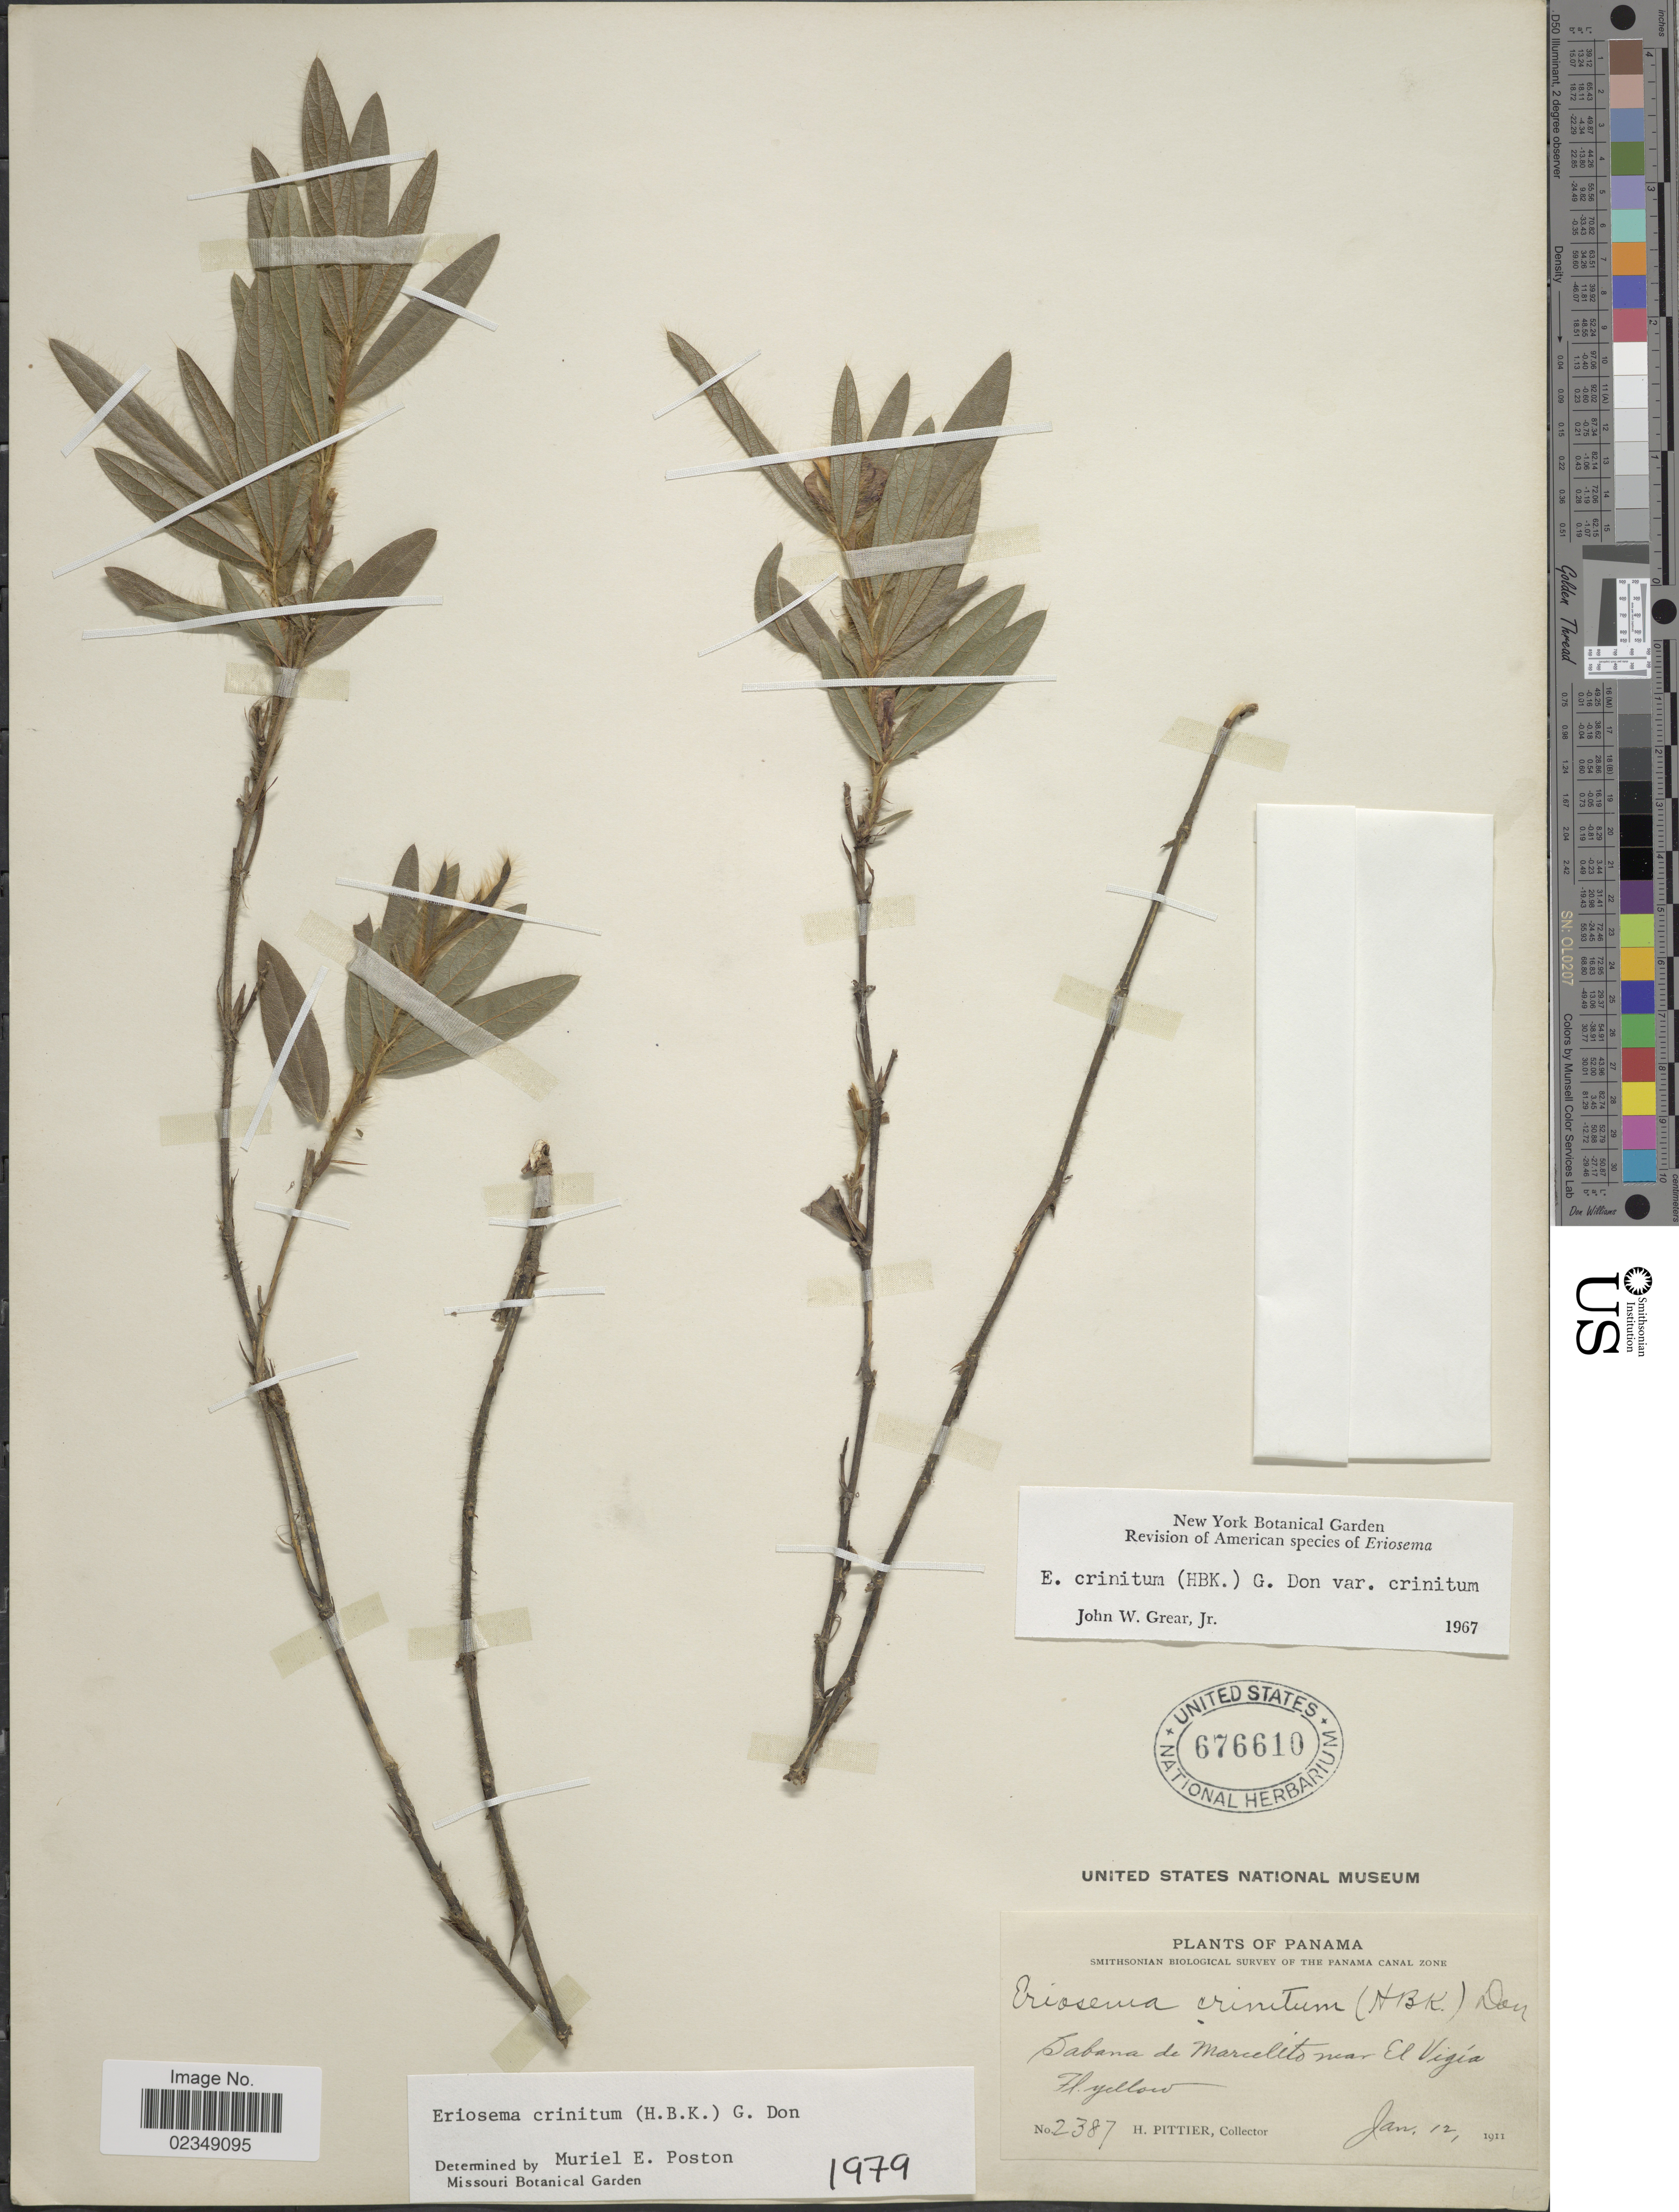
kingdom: Plantae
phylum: Tracheophyta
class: Magnoliopsida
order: Fabales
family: Fabaceae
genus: Eriosema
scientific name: Eriosema crinitum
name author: (Kunth) G. Don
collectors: H. F. Pittier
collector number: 2387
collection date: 1911-01-12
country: Panama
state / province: Colón / Panamá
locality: Sabana de Marcelito near El Vigia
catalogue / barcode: US 676610